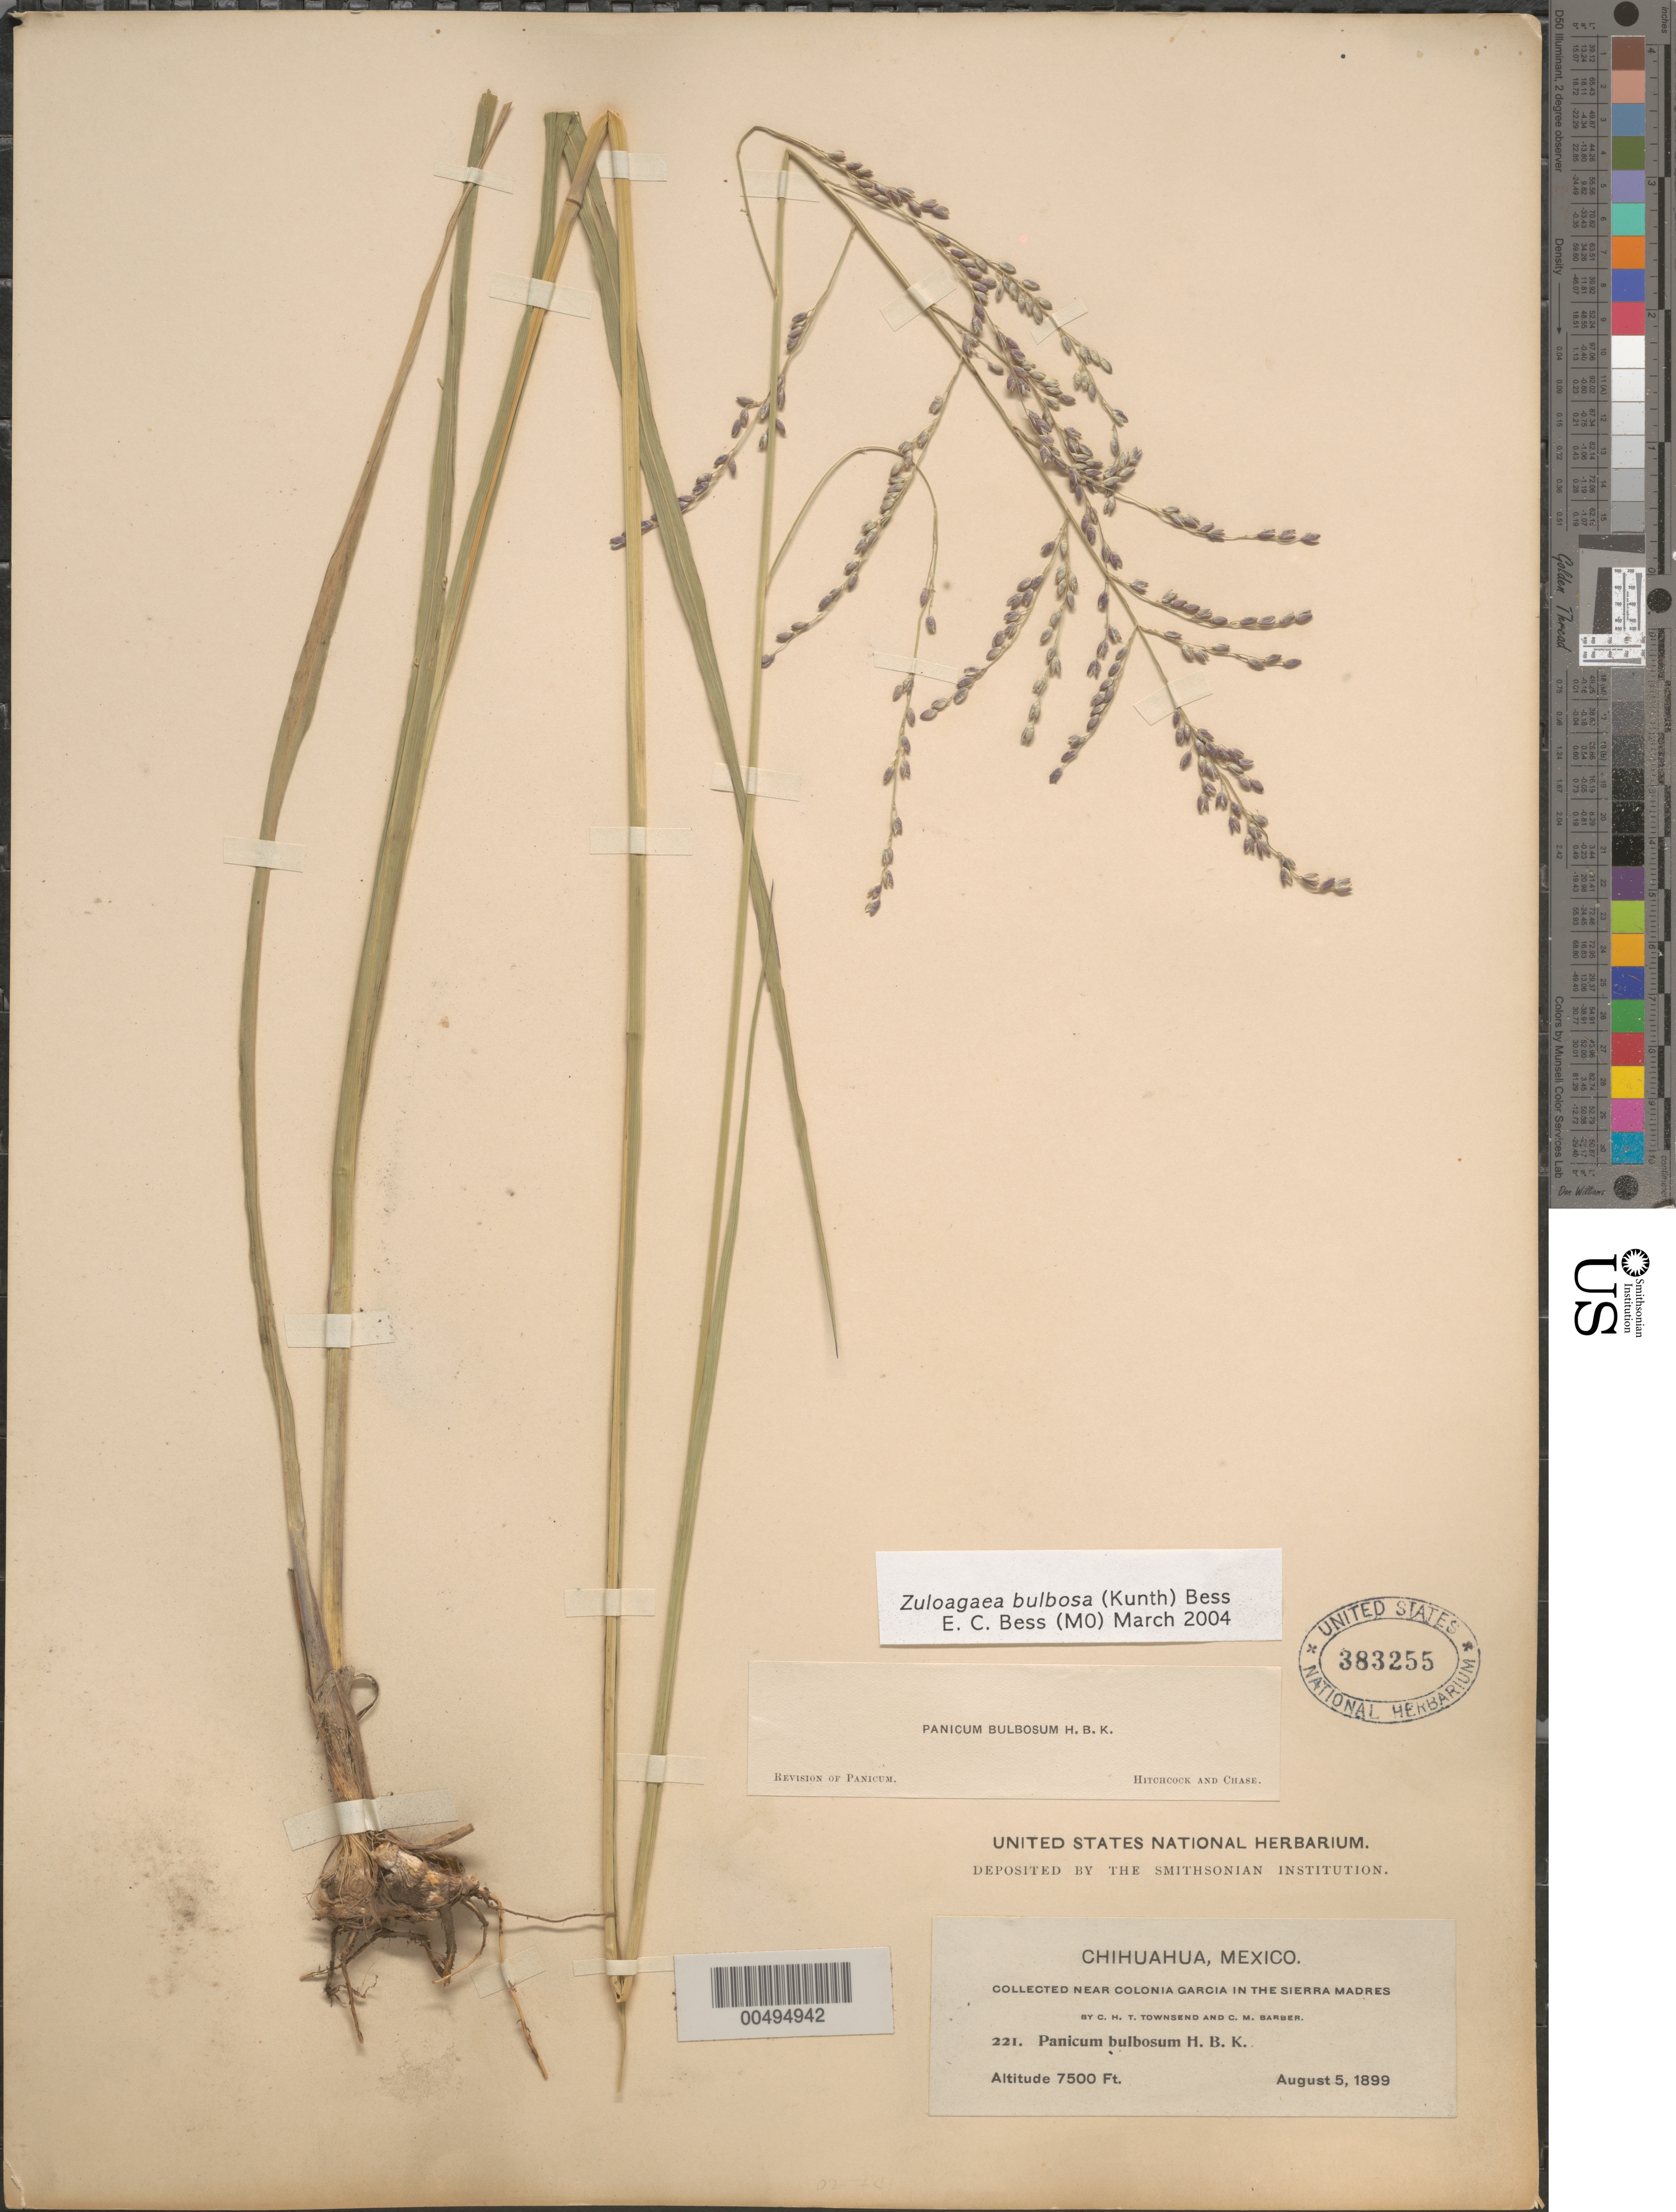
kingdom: Plantae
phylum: Tracheophyta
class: Liliopsida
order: Poales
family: Poaceae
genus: Panicum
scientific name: Panicum bulbosum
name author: Kunth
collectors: C. H. T. Townsend & C. Barber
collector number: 221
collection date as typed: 5 Aug 1899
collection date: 1899-08-05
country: Mexico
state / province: Chihuahua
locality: Near Colonia Garcia in the Sierra Madres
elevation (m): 2286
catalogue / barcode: US 383255